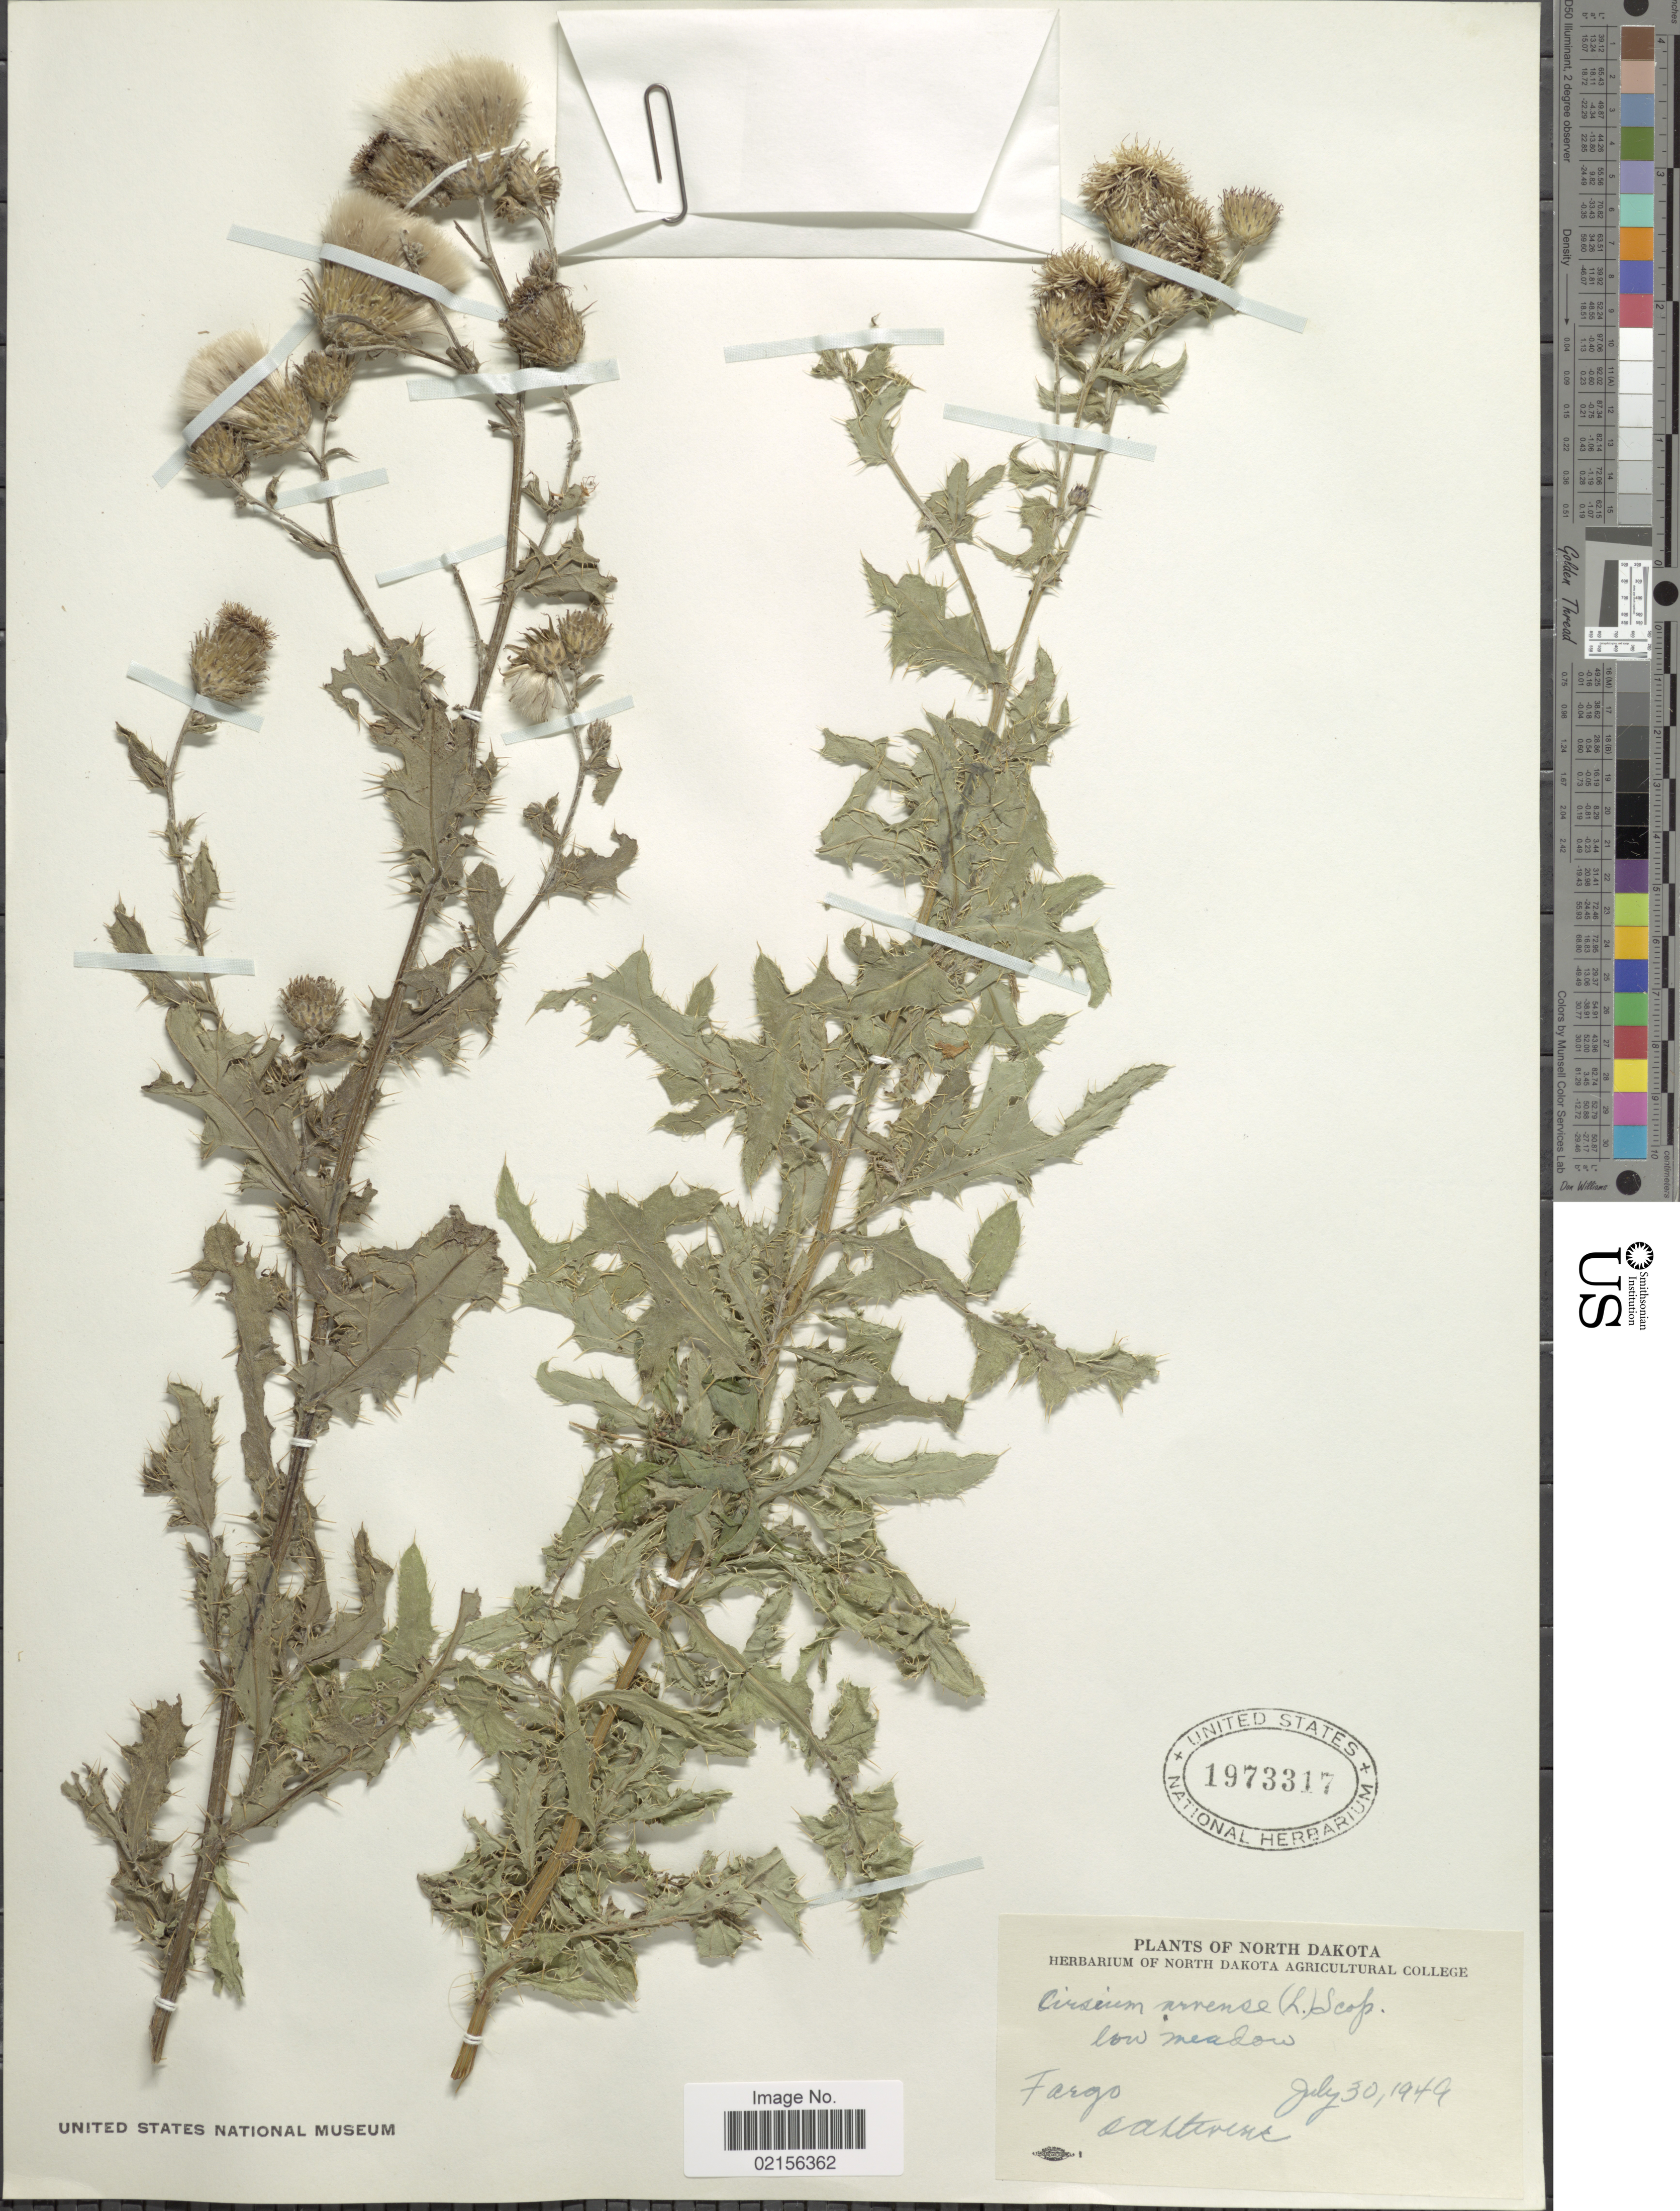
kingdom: Plantae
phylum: Tracheophyta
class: Magnoliopsida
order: Asterales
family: Asteraceae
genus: Cirsium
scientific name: Cirsium arvense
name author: (L.) Scop.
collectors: O. A. Stevens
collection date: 1949-07-30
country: United States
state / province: North Dakota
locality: Fargo, low meadow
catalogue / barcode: US 1973317